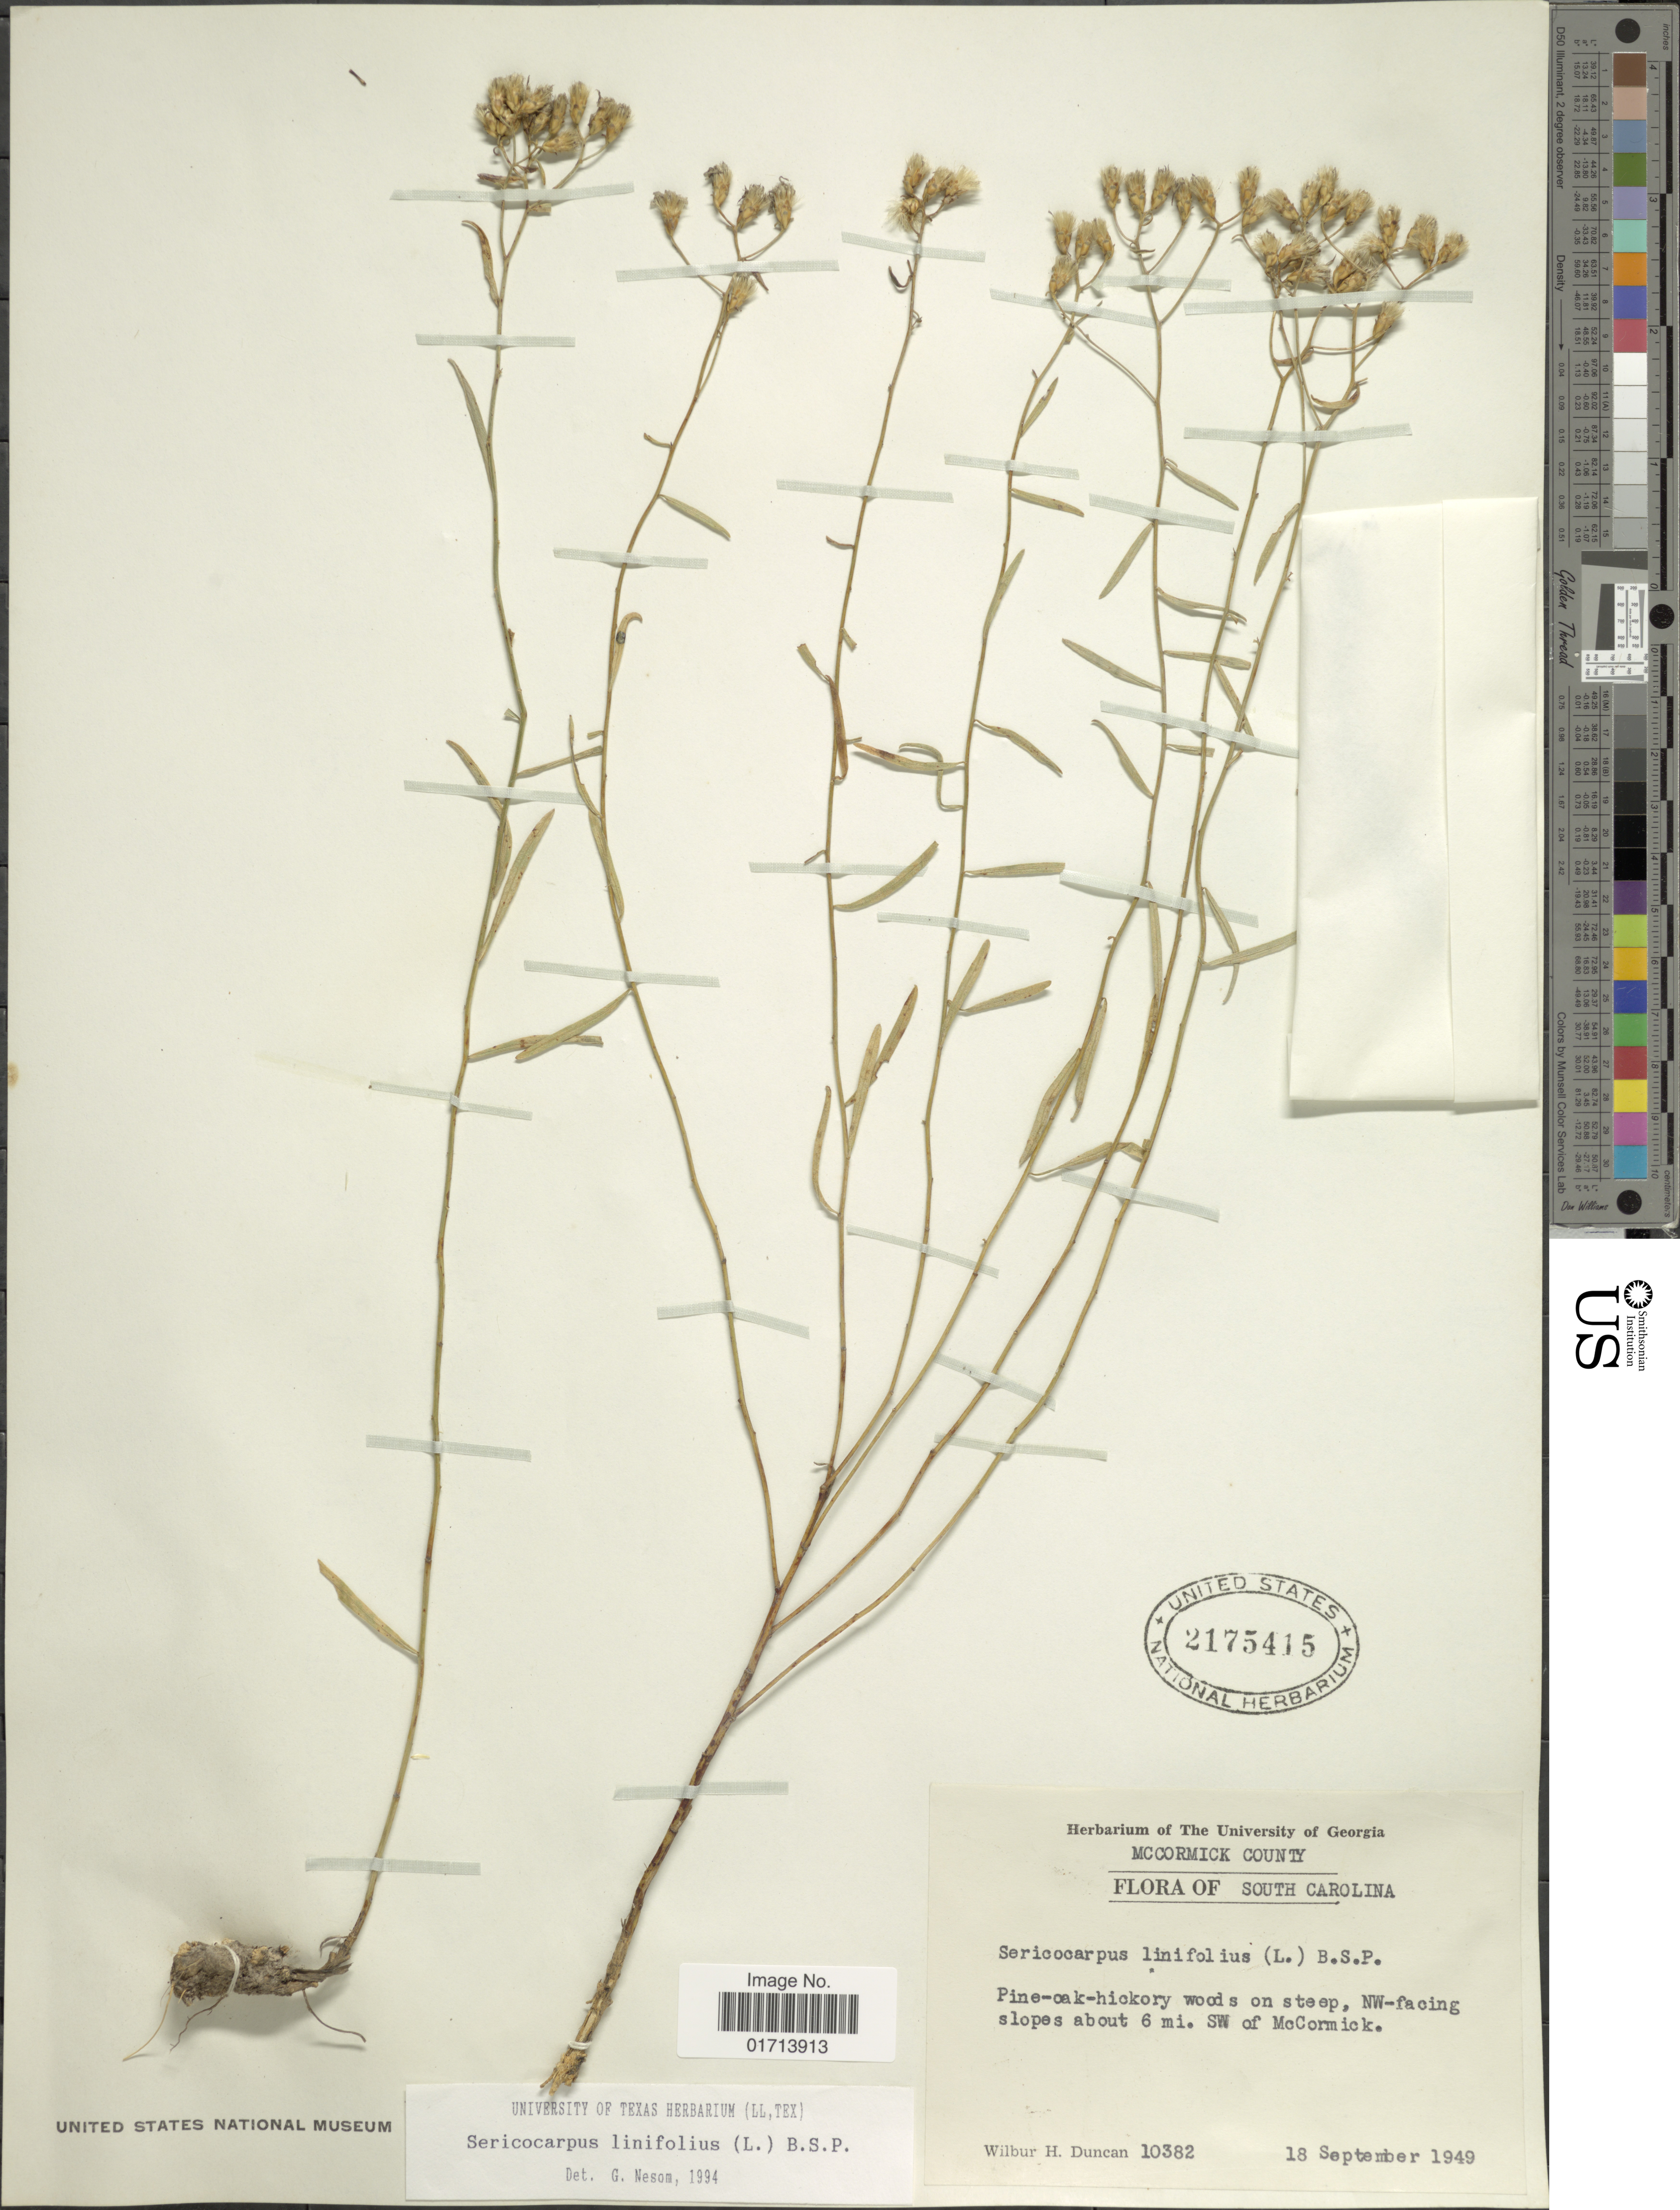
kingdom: Plantae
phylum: Tracheophyta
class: Magnoliopsida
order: Asterales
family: Asteraceae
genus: Sericocarpus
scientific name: Sericocarpus linifolius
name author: (L.) Britton, Stearns & Poggenb.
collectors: W. H. Duncan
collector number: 10382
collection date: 1949-09-18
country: United States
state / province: South Carolina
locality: McCormick County, about 6 mi. SW of McCormick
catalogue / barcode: US 2175415